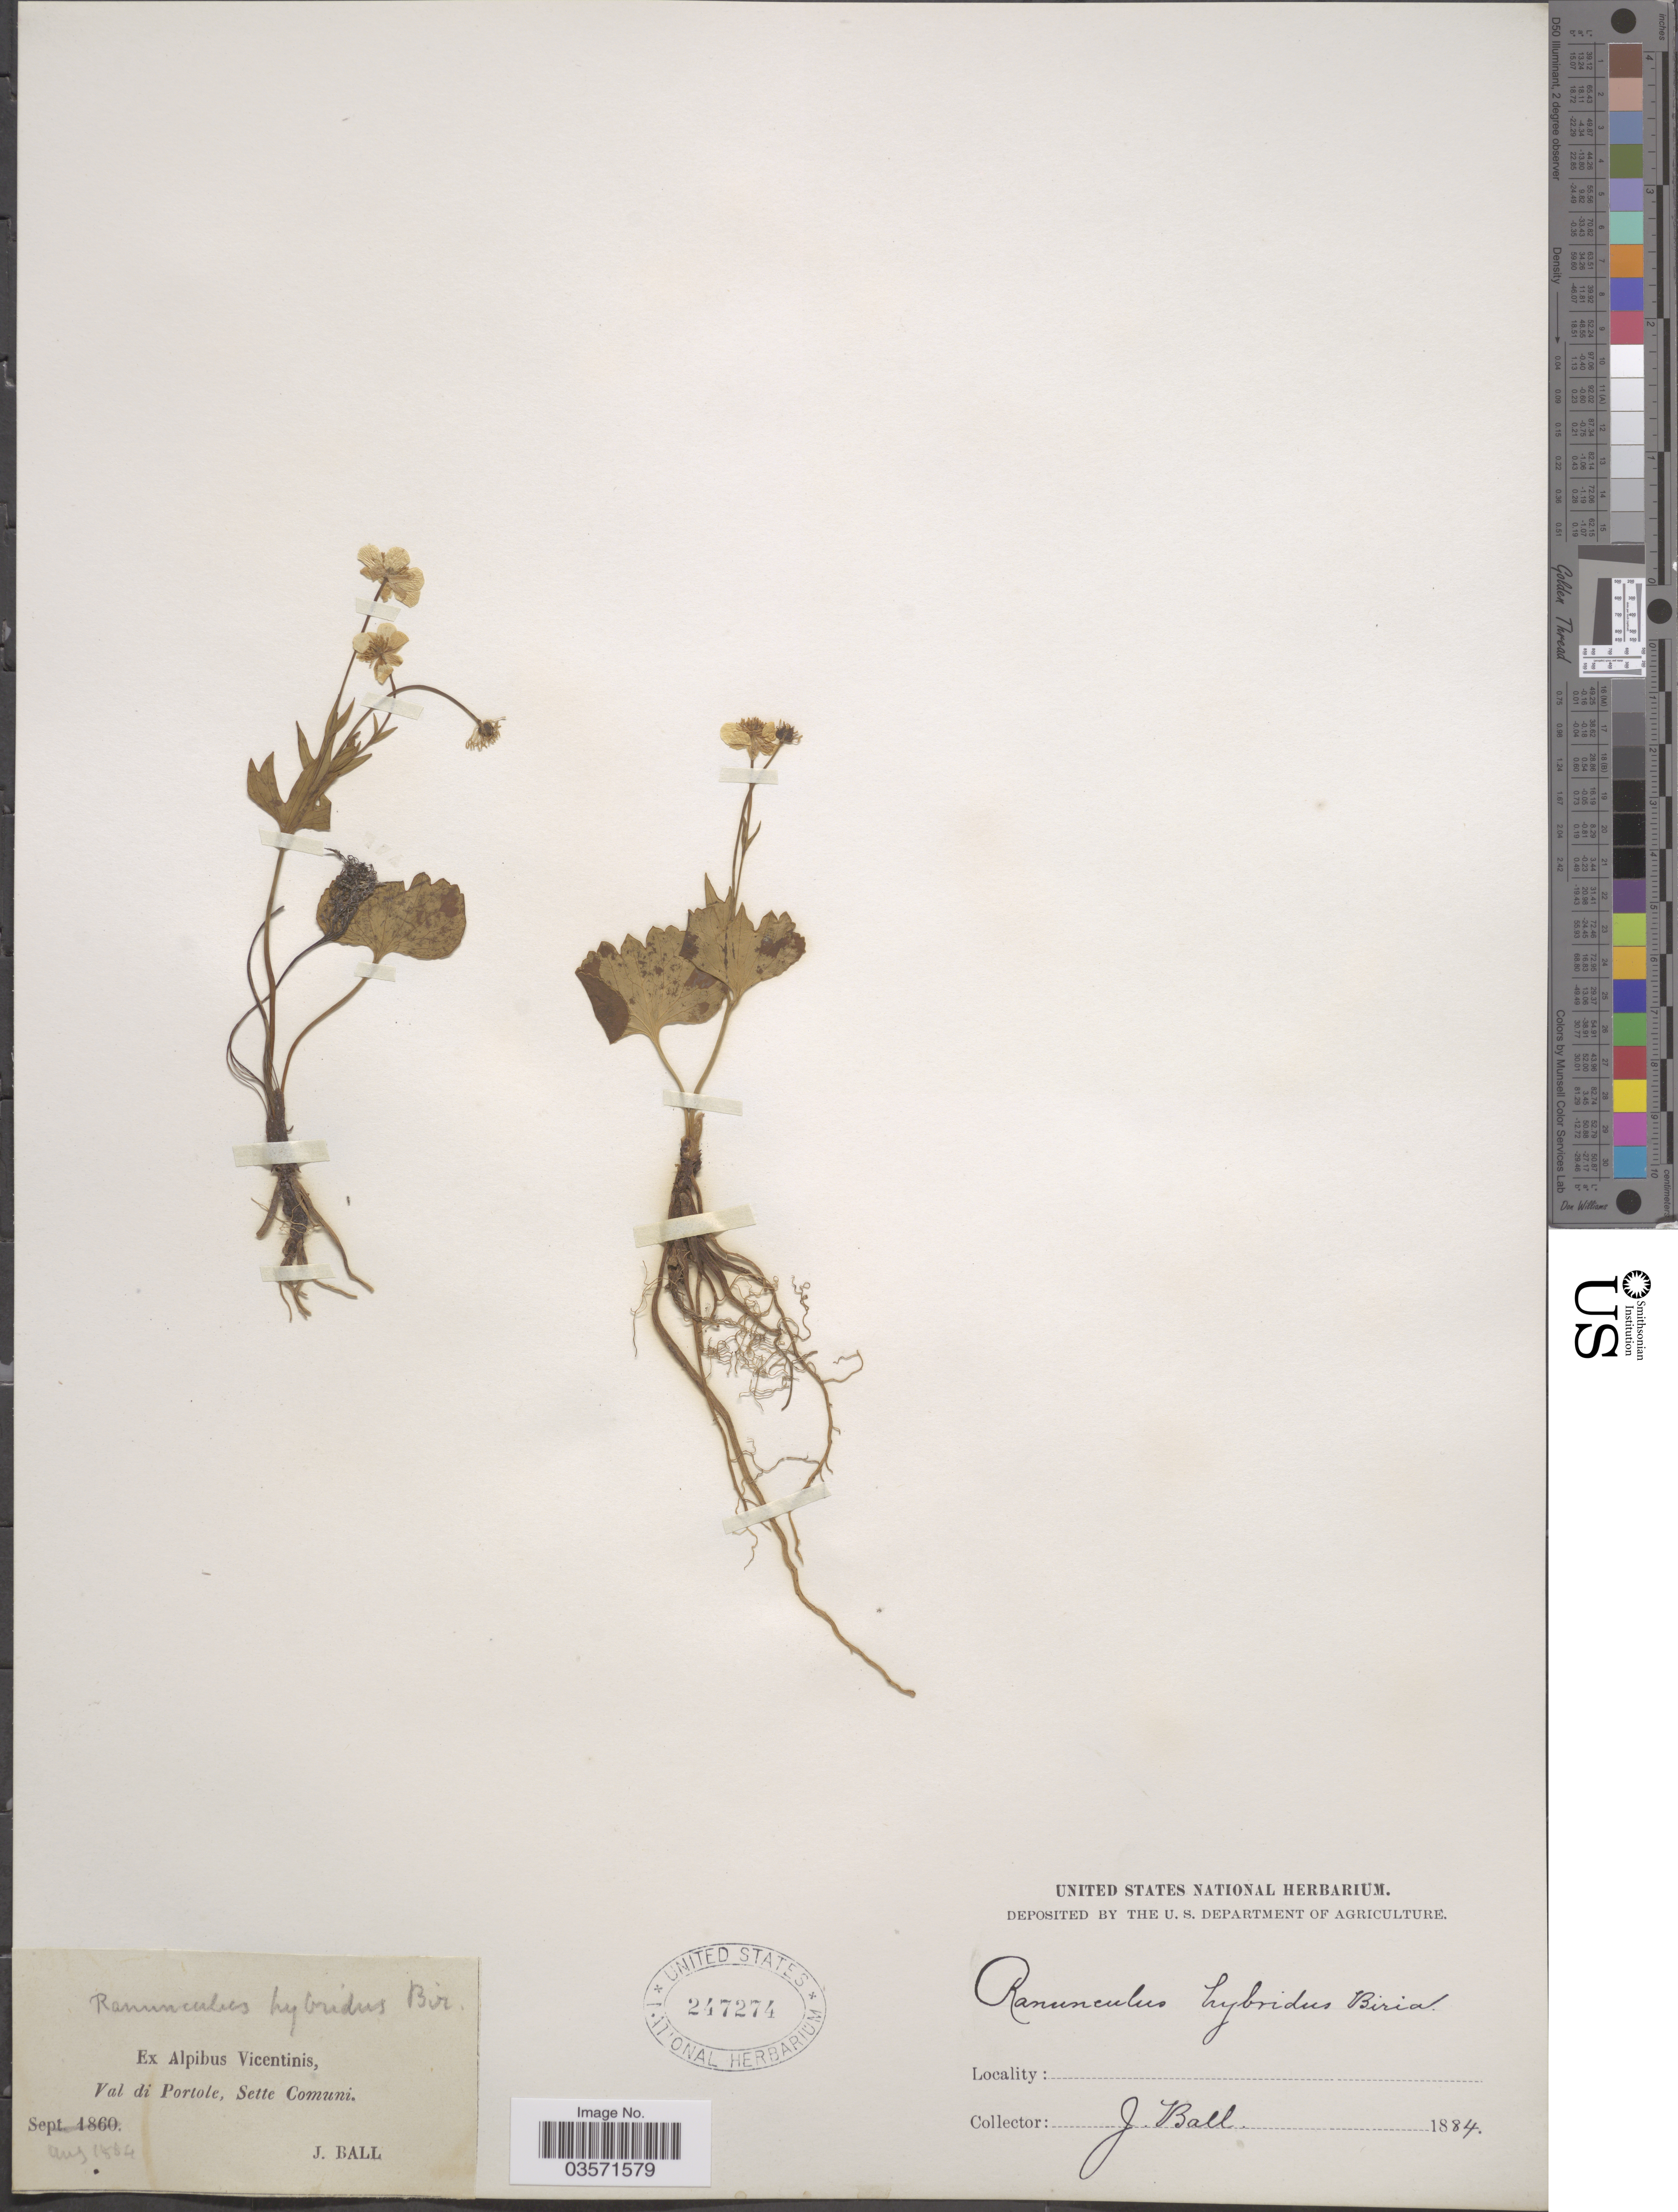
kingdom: Plantae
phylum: Tracheophyta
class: Magnoliopsida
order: Ranunculales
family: Ranunculaceae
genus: Ranunculus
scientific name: Ranunculus hybridus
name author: Biria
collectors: J. Ball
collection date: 1884-08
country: Italy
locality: Ex Alpibus Vicentinis, Val di Portole, Sette Comuni.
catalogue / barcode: US 247274